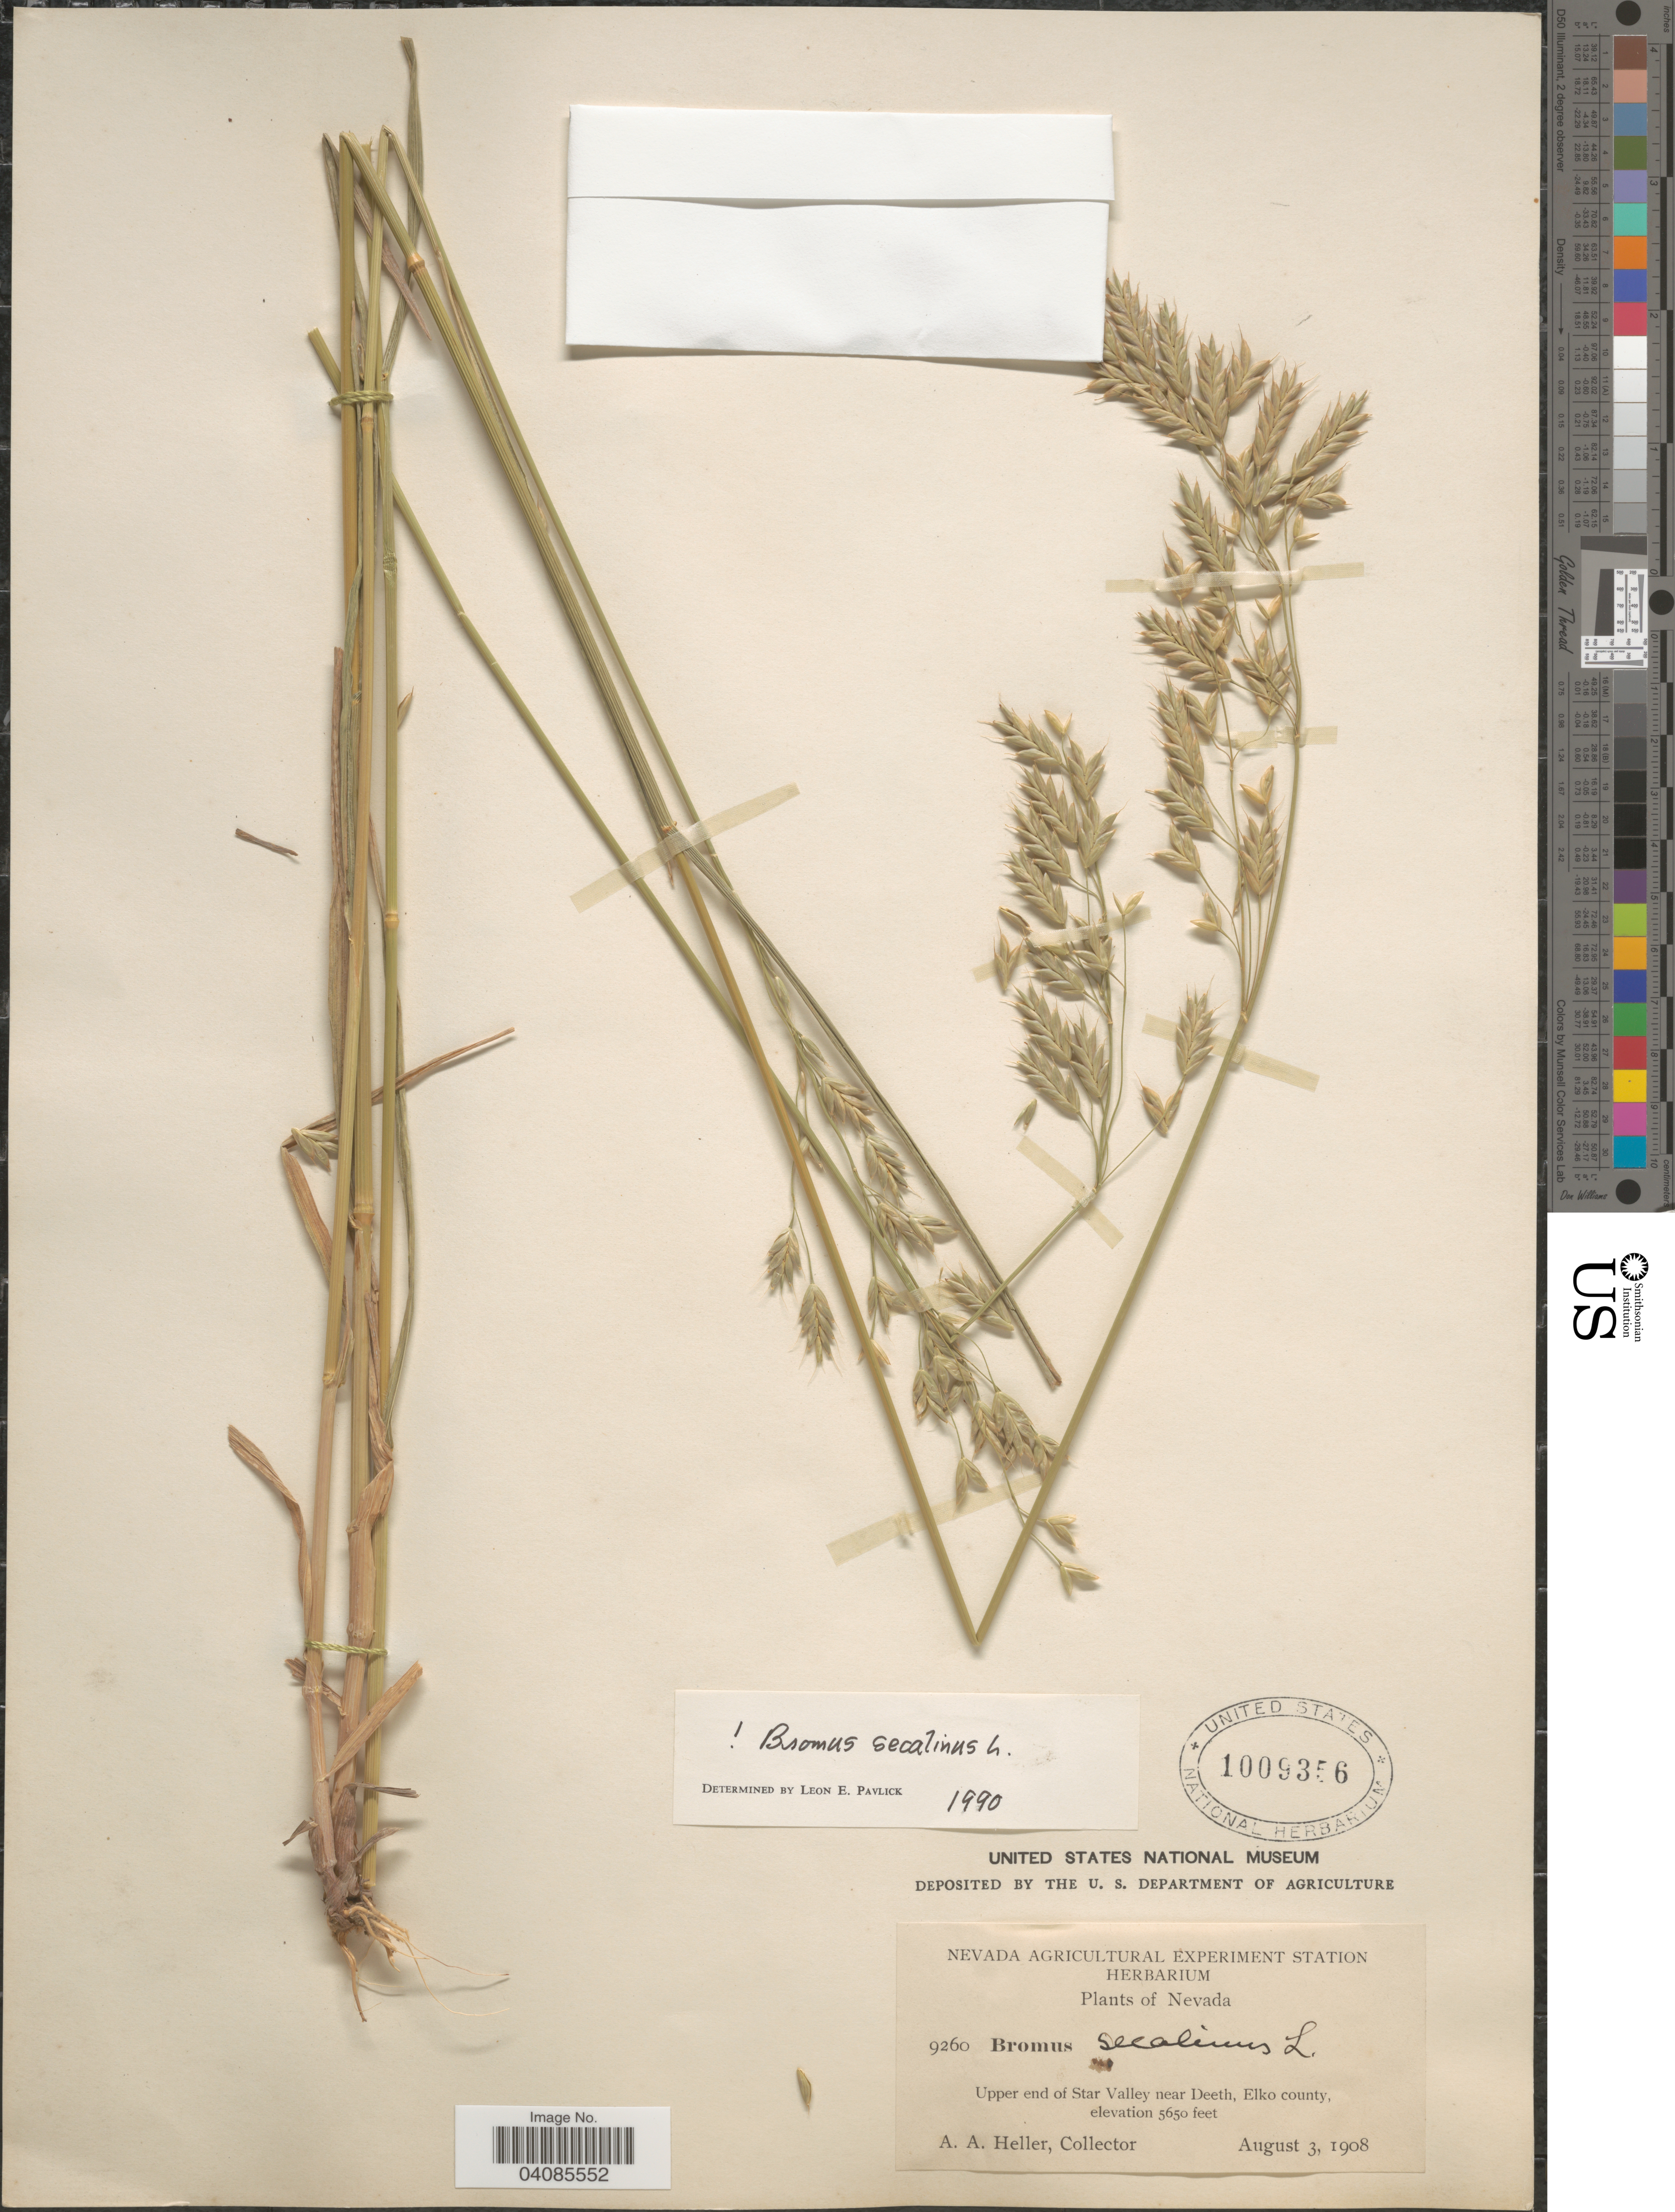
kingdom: Plantae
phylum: Tracheophyta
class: Liliopsida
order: Poales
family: Poaceae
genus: Bromus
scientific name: Bromus secalinus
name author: L.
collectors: A. A. Heller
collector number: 9260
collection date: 1908-08-03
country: United States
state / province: Nevada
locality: Upper end of Star Valley near Deeth, Elko county.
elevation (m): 1722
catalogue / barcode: US 1009356